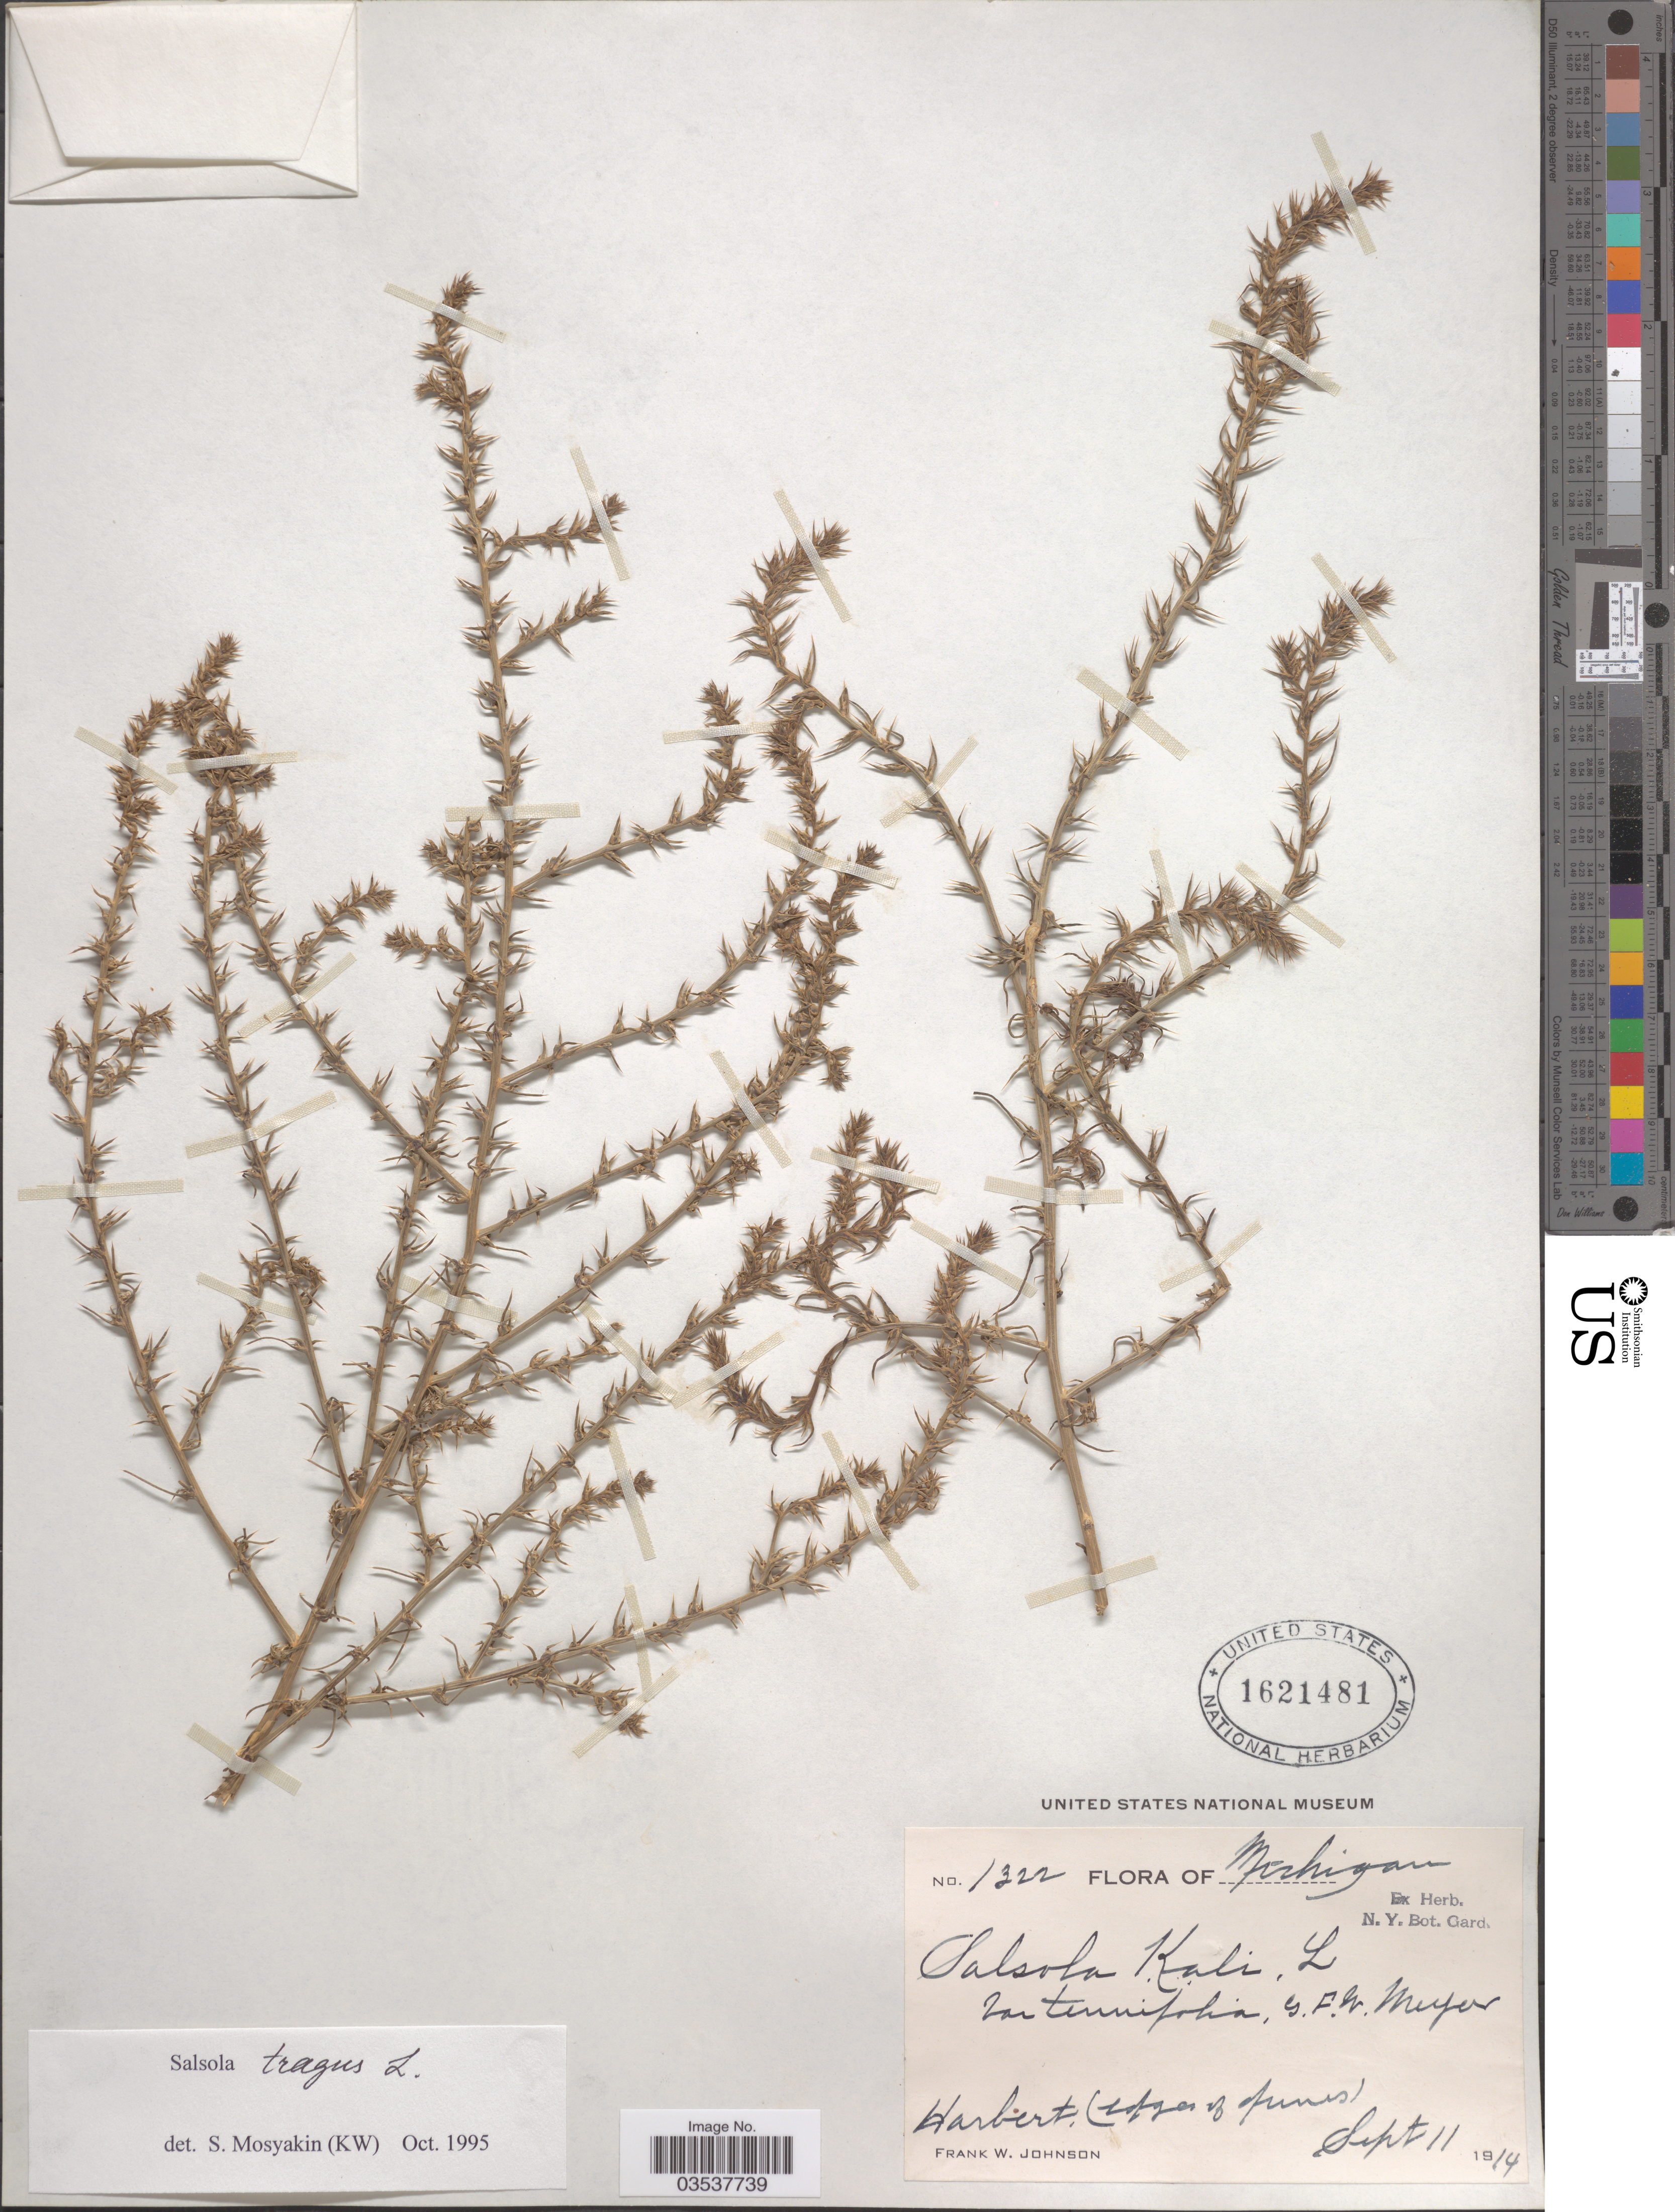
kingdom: Plantae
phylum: Tracheophyta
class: Magnoliopsida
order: Caryophyllales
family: Amaranthaceae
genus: Salsola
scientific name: Salsola pestifer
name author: A. Nelson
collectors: F. W. Johnson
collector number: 1322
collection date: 1914-09-11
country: United States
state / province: Michigan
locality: Harbert, (edges of dunes).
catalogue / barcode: US 1621481